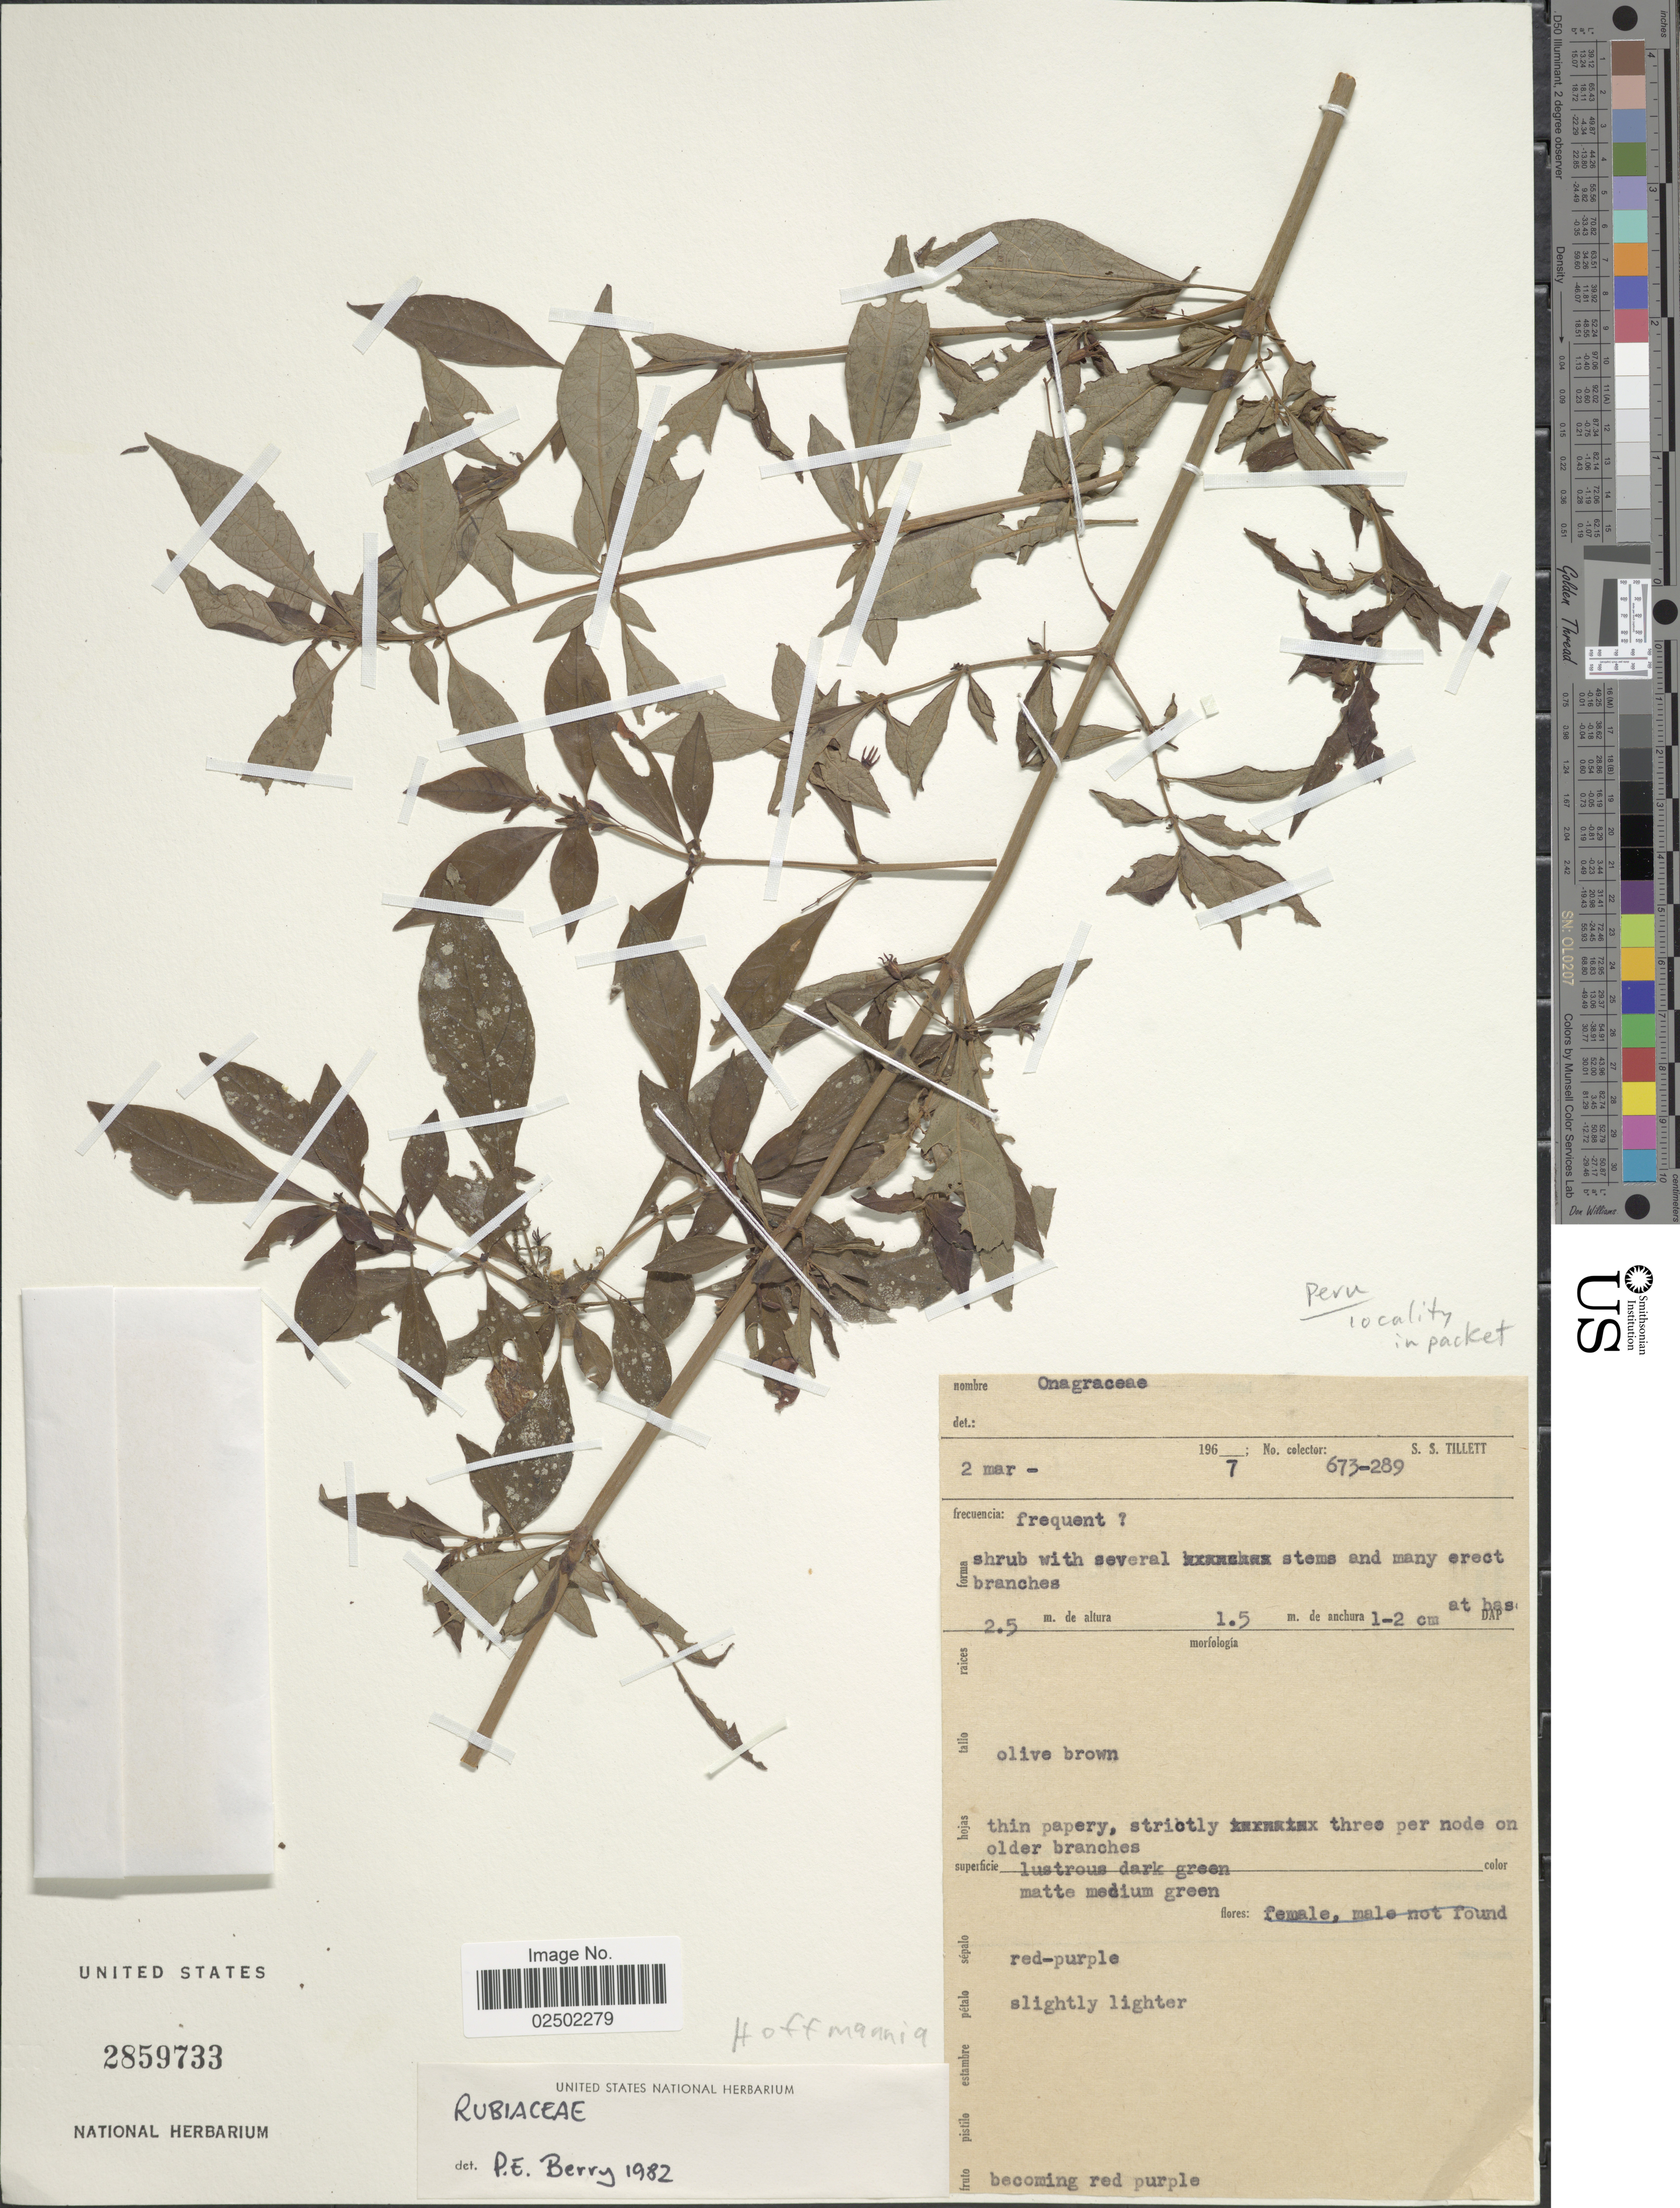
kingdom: Plantae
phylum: Tracheophyta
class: Magnoliopsida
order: Gentianales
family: Rubiaceae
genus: Hoffmannia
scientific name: Hoffmannia sp.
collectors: S. S. Tillett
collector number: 673-289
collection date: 1967-03-02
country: Peru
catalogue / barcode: US 2859733